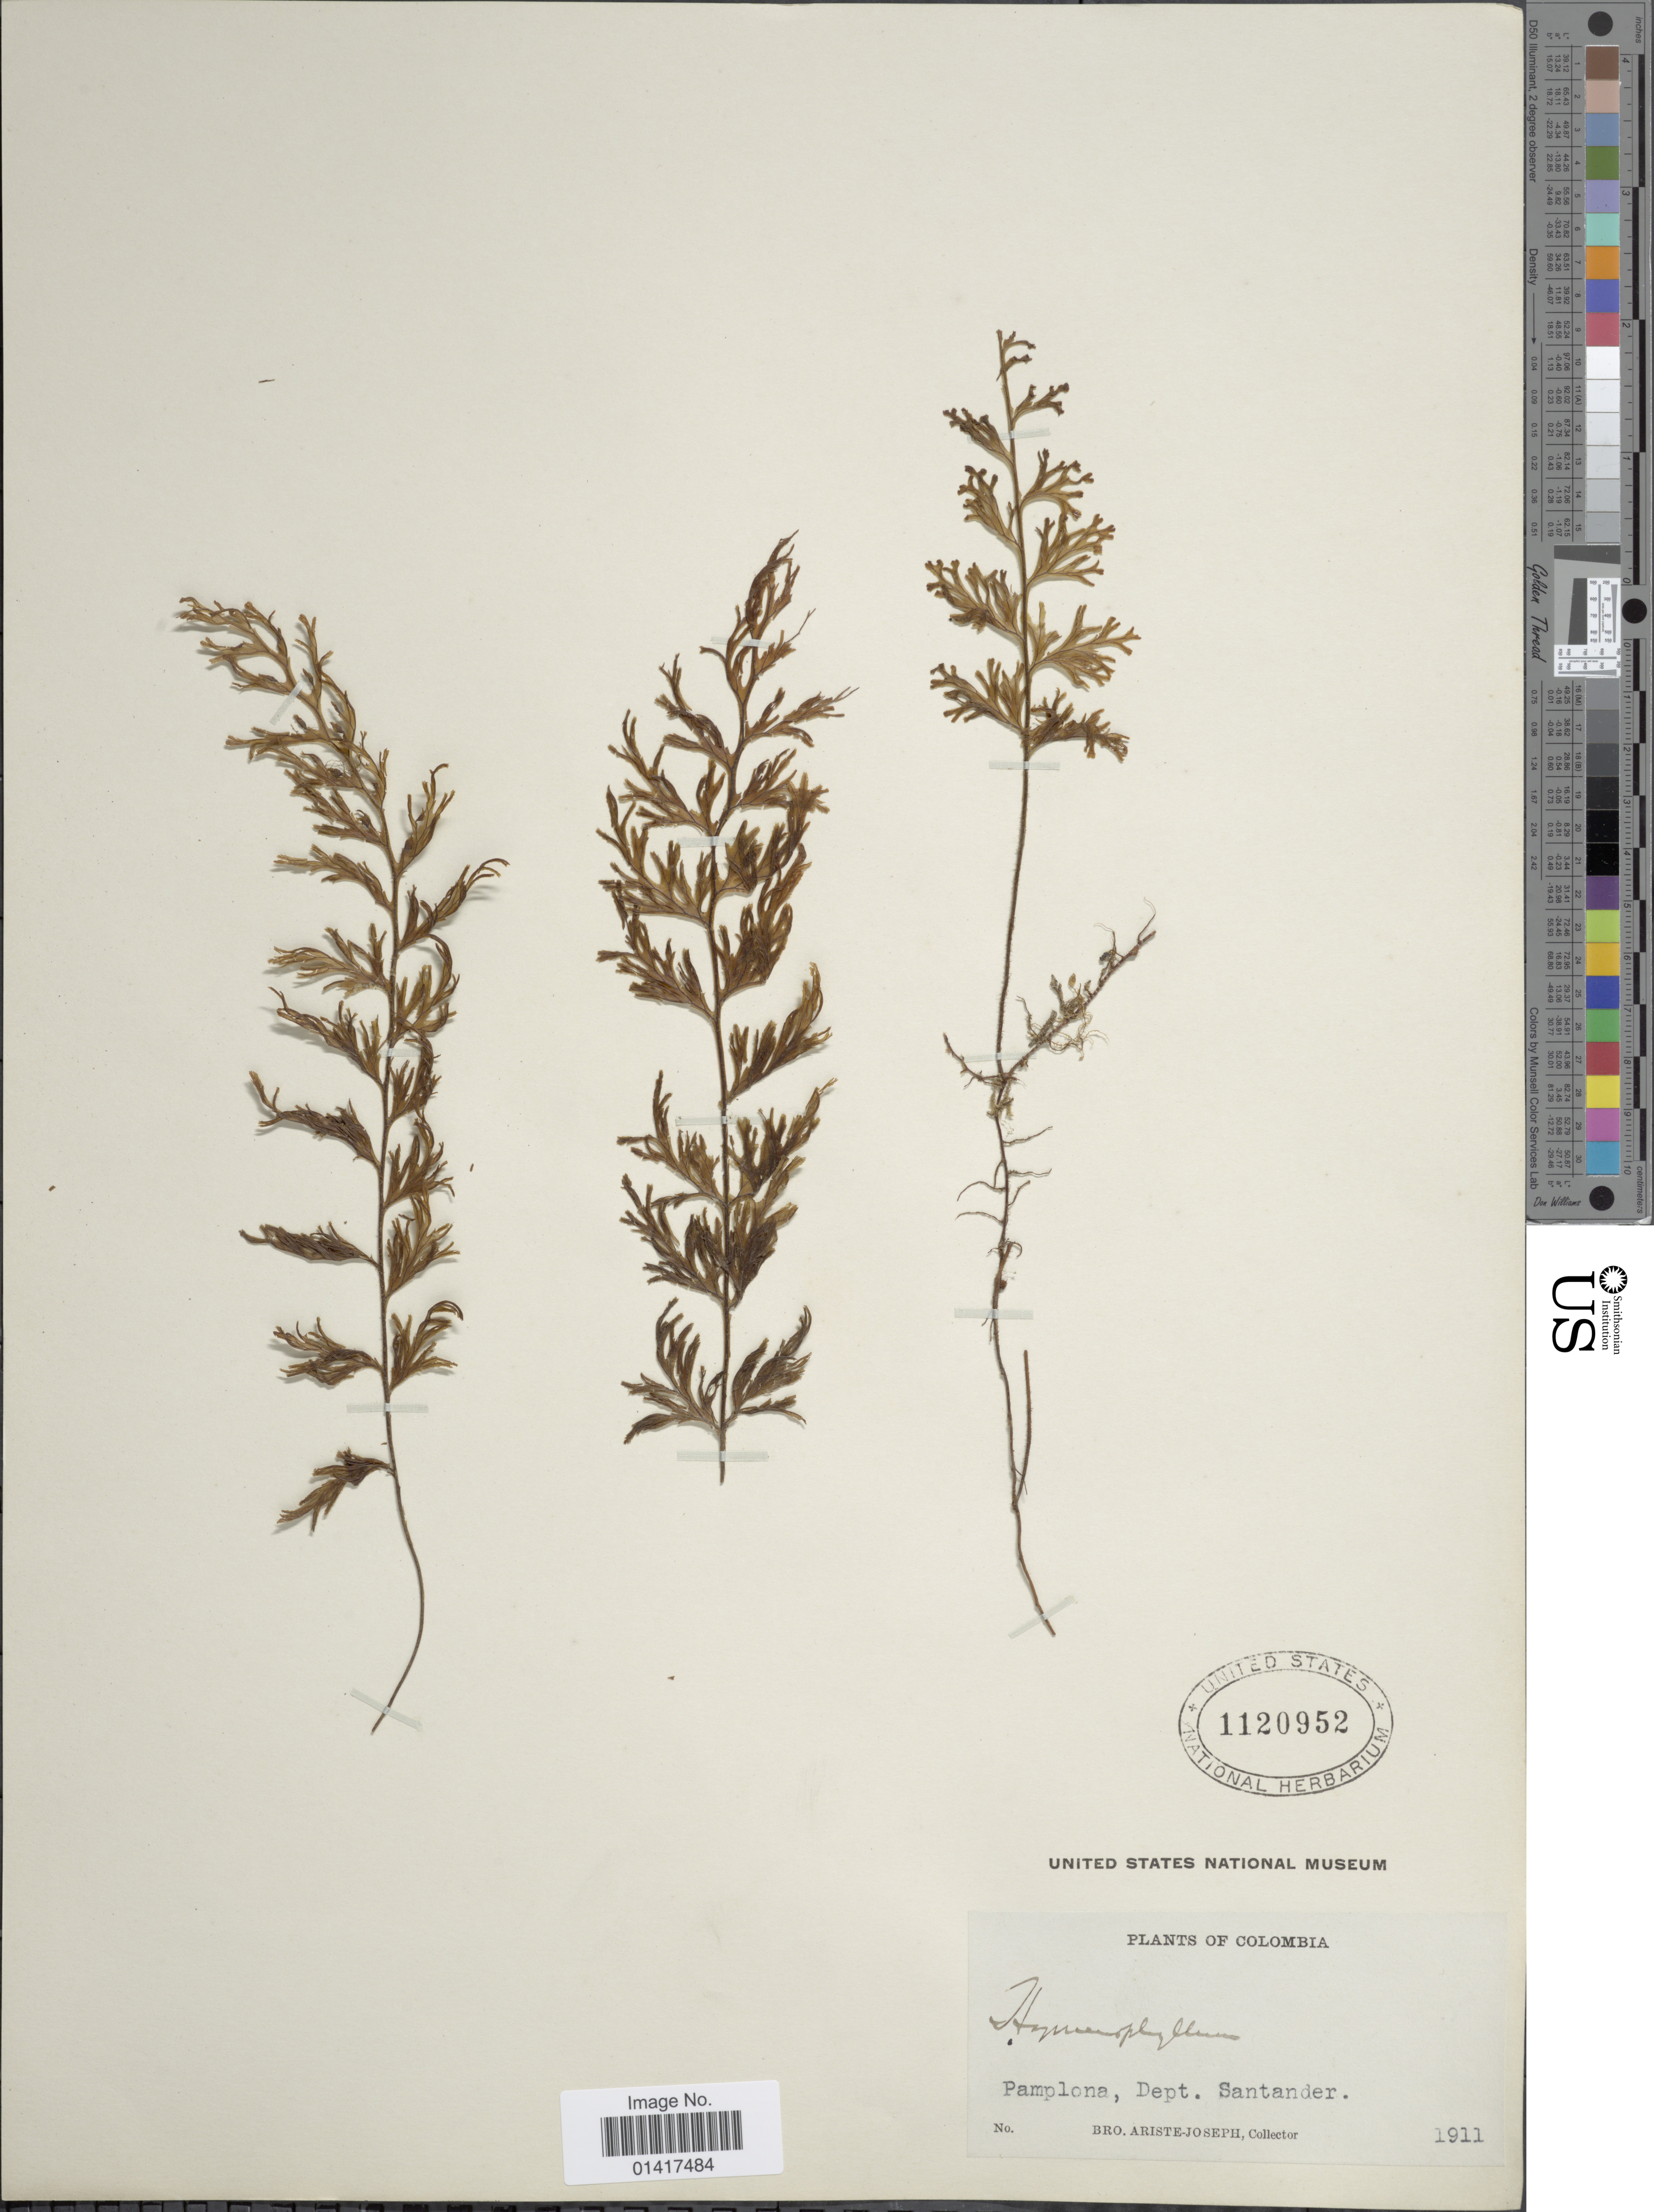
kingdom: Plantae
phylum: Tracheophyta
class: Polypodiopsida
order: Hymenophyllales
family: Hymenophyllaceae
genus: Hymenophyllum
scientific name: Hymenophyllum sp.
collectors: Bro. Ariste-Joseph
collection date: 1911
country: Colombia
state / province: Santander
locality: Pamplona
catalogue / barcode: US 1120952